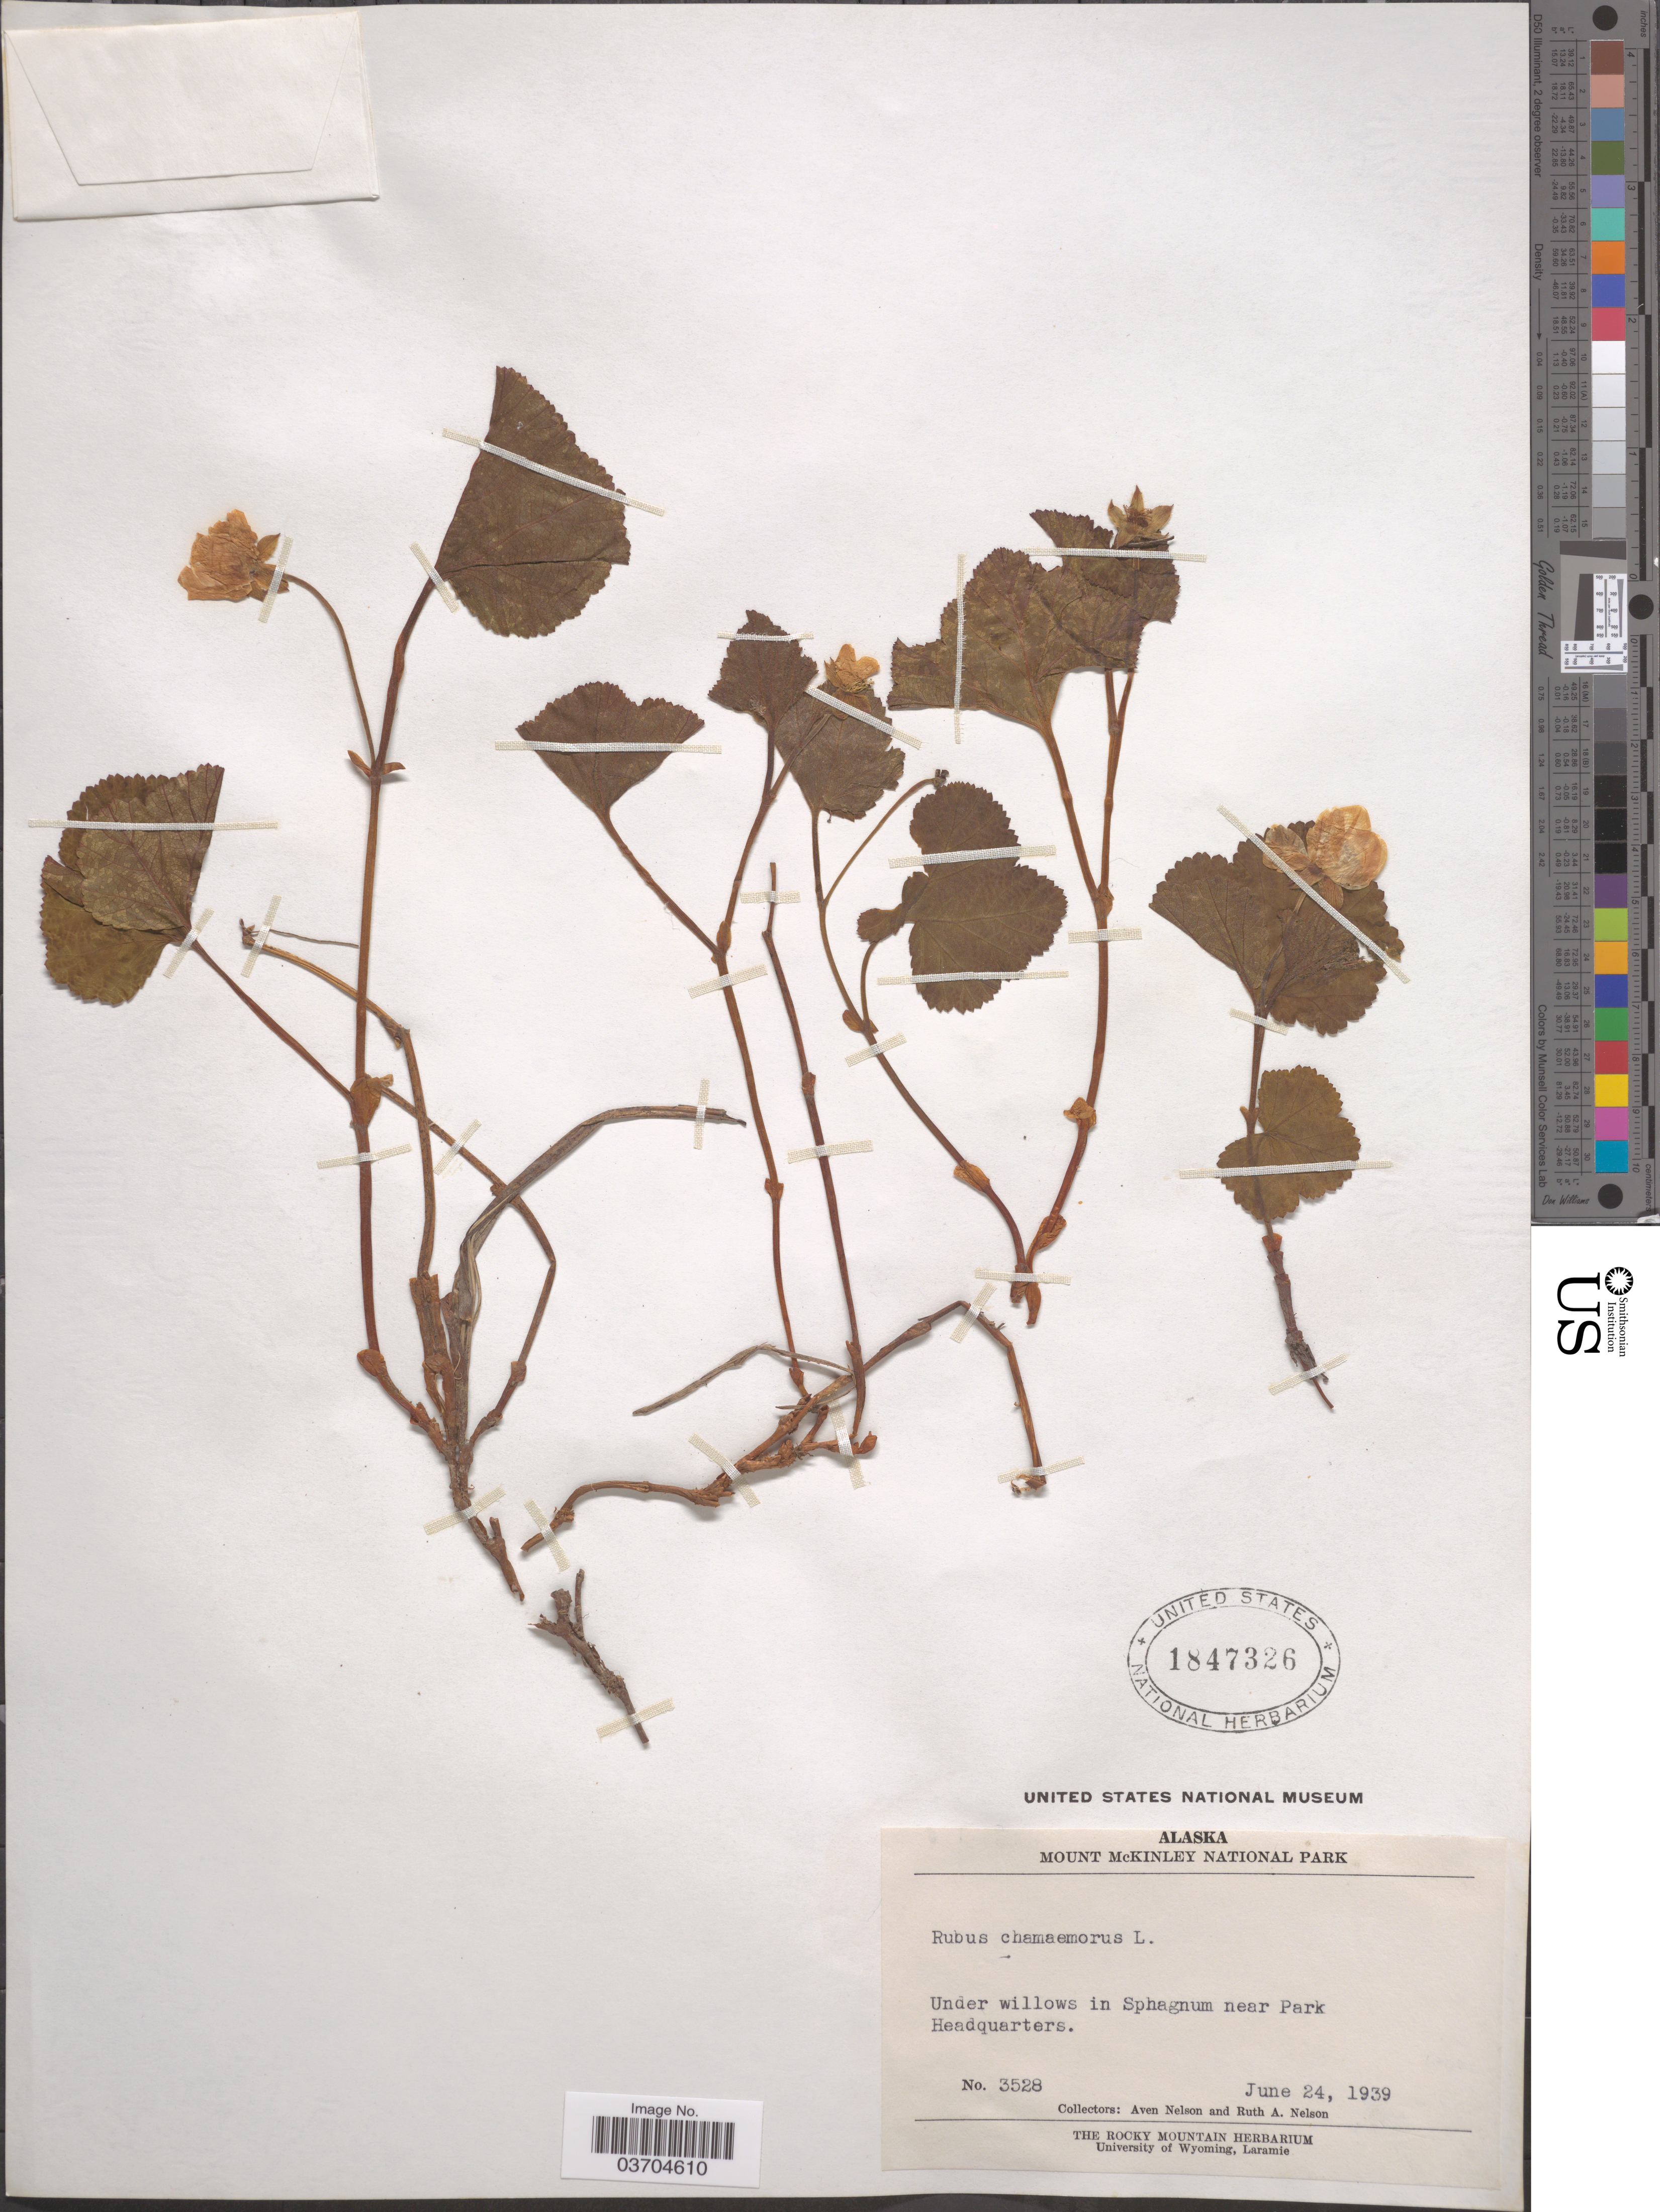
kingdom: Plantae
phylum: Tracheophyta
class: Magnoliopsida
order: Rosales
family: Rosaceae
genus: Rubus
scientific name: Rubus chamaemorus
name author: L.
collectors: A. Nelson & R. A. Nelson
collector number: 3528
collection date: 1939-06-24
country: United States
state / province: Alaska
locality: Mount McKinley National Park. Near Park Headquarters.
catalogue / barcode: US 1847326